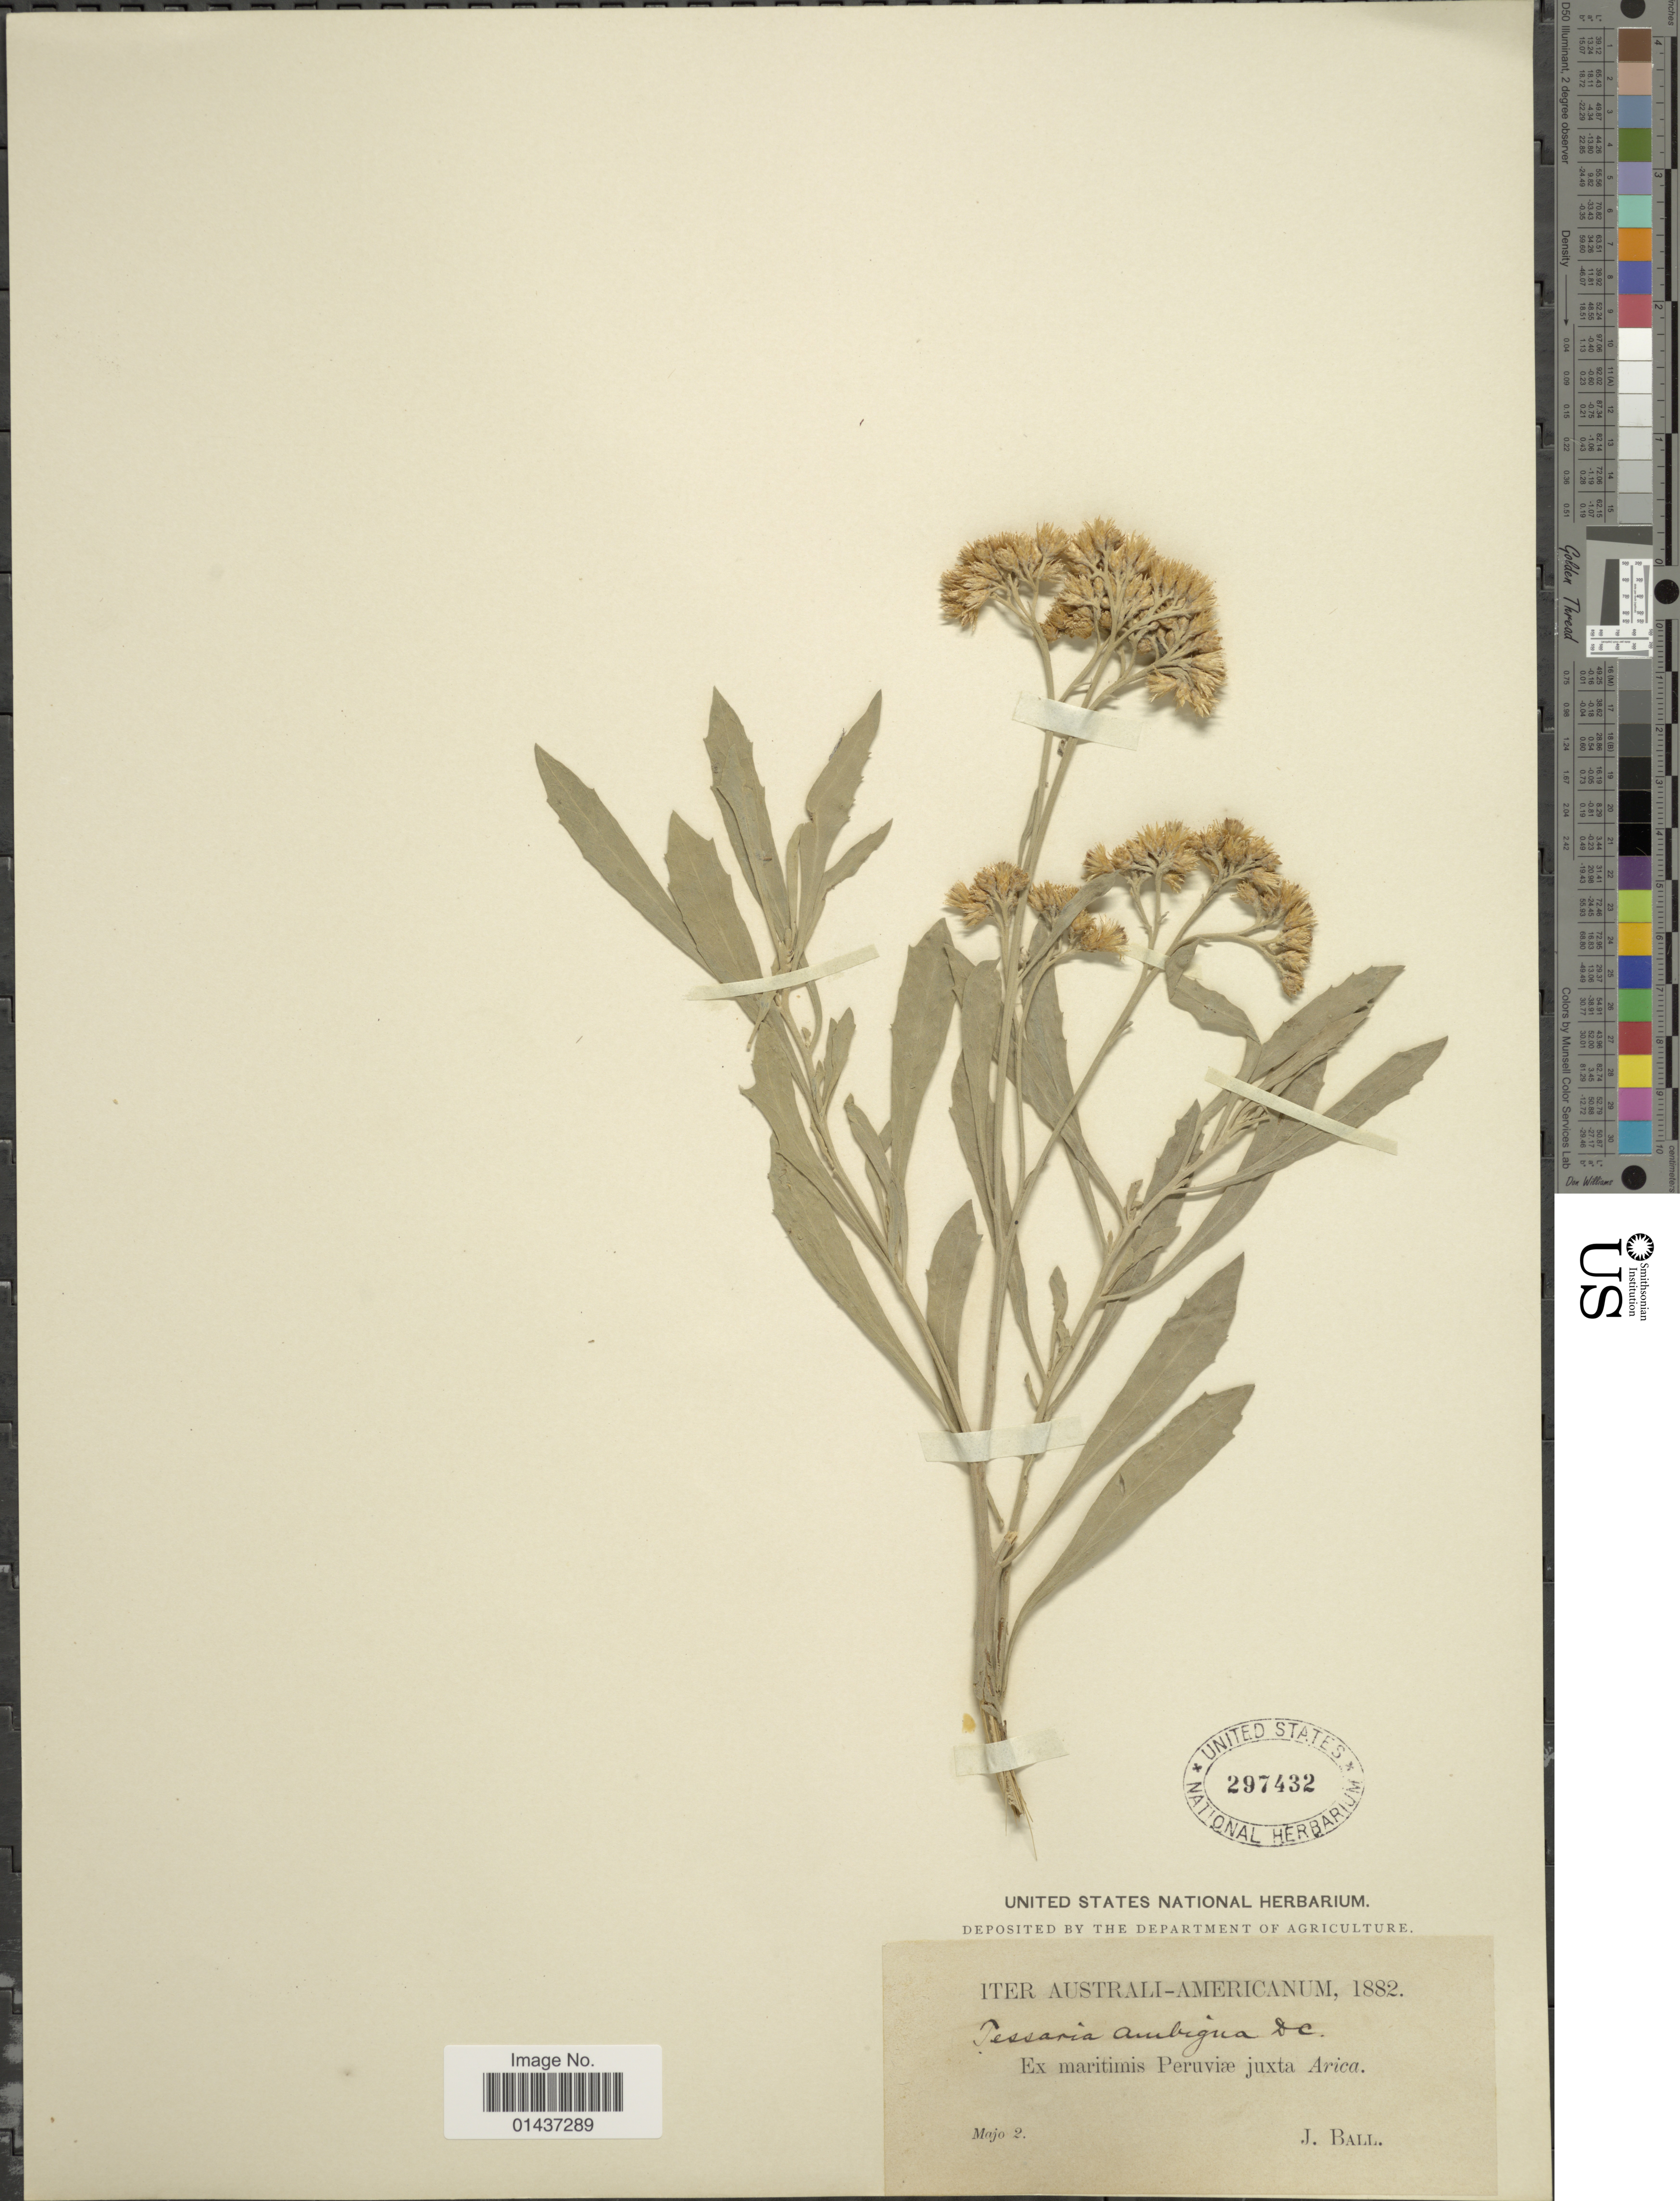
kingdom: Plantae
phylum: Tracheophyta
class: Magnoliopsida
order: Asterales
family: Asteraceae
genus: Tessaria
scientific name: Tessaria ambigua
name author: DC.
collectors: J. Ball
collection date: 1882-05-02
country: Chile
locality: Australi-Americanum, Arica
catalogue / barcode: US 297432